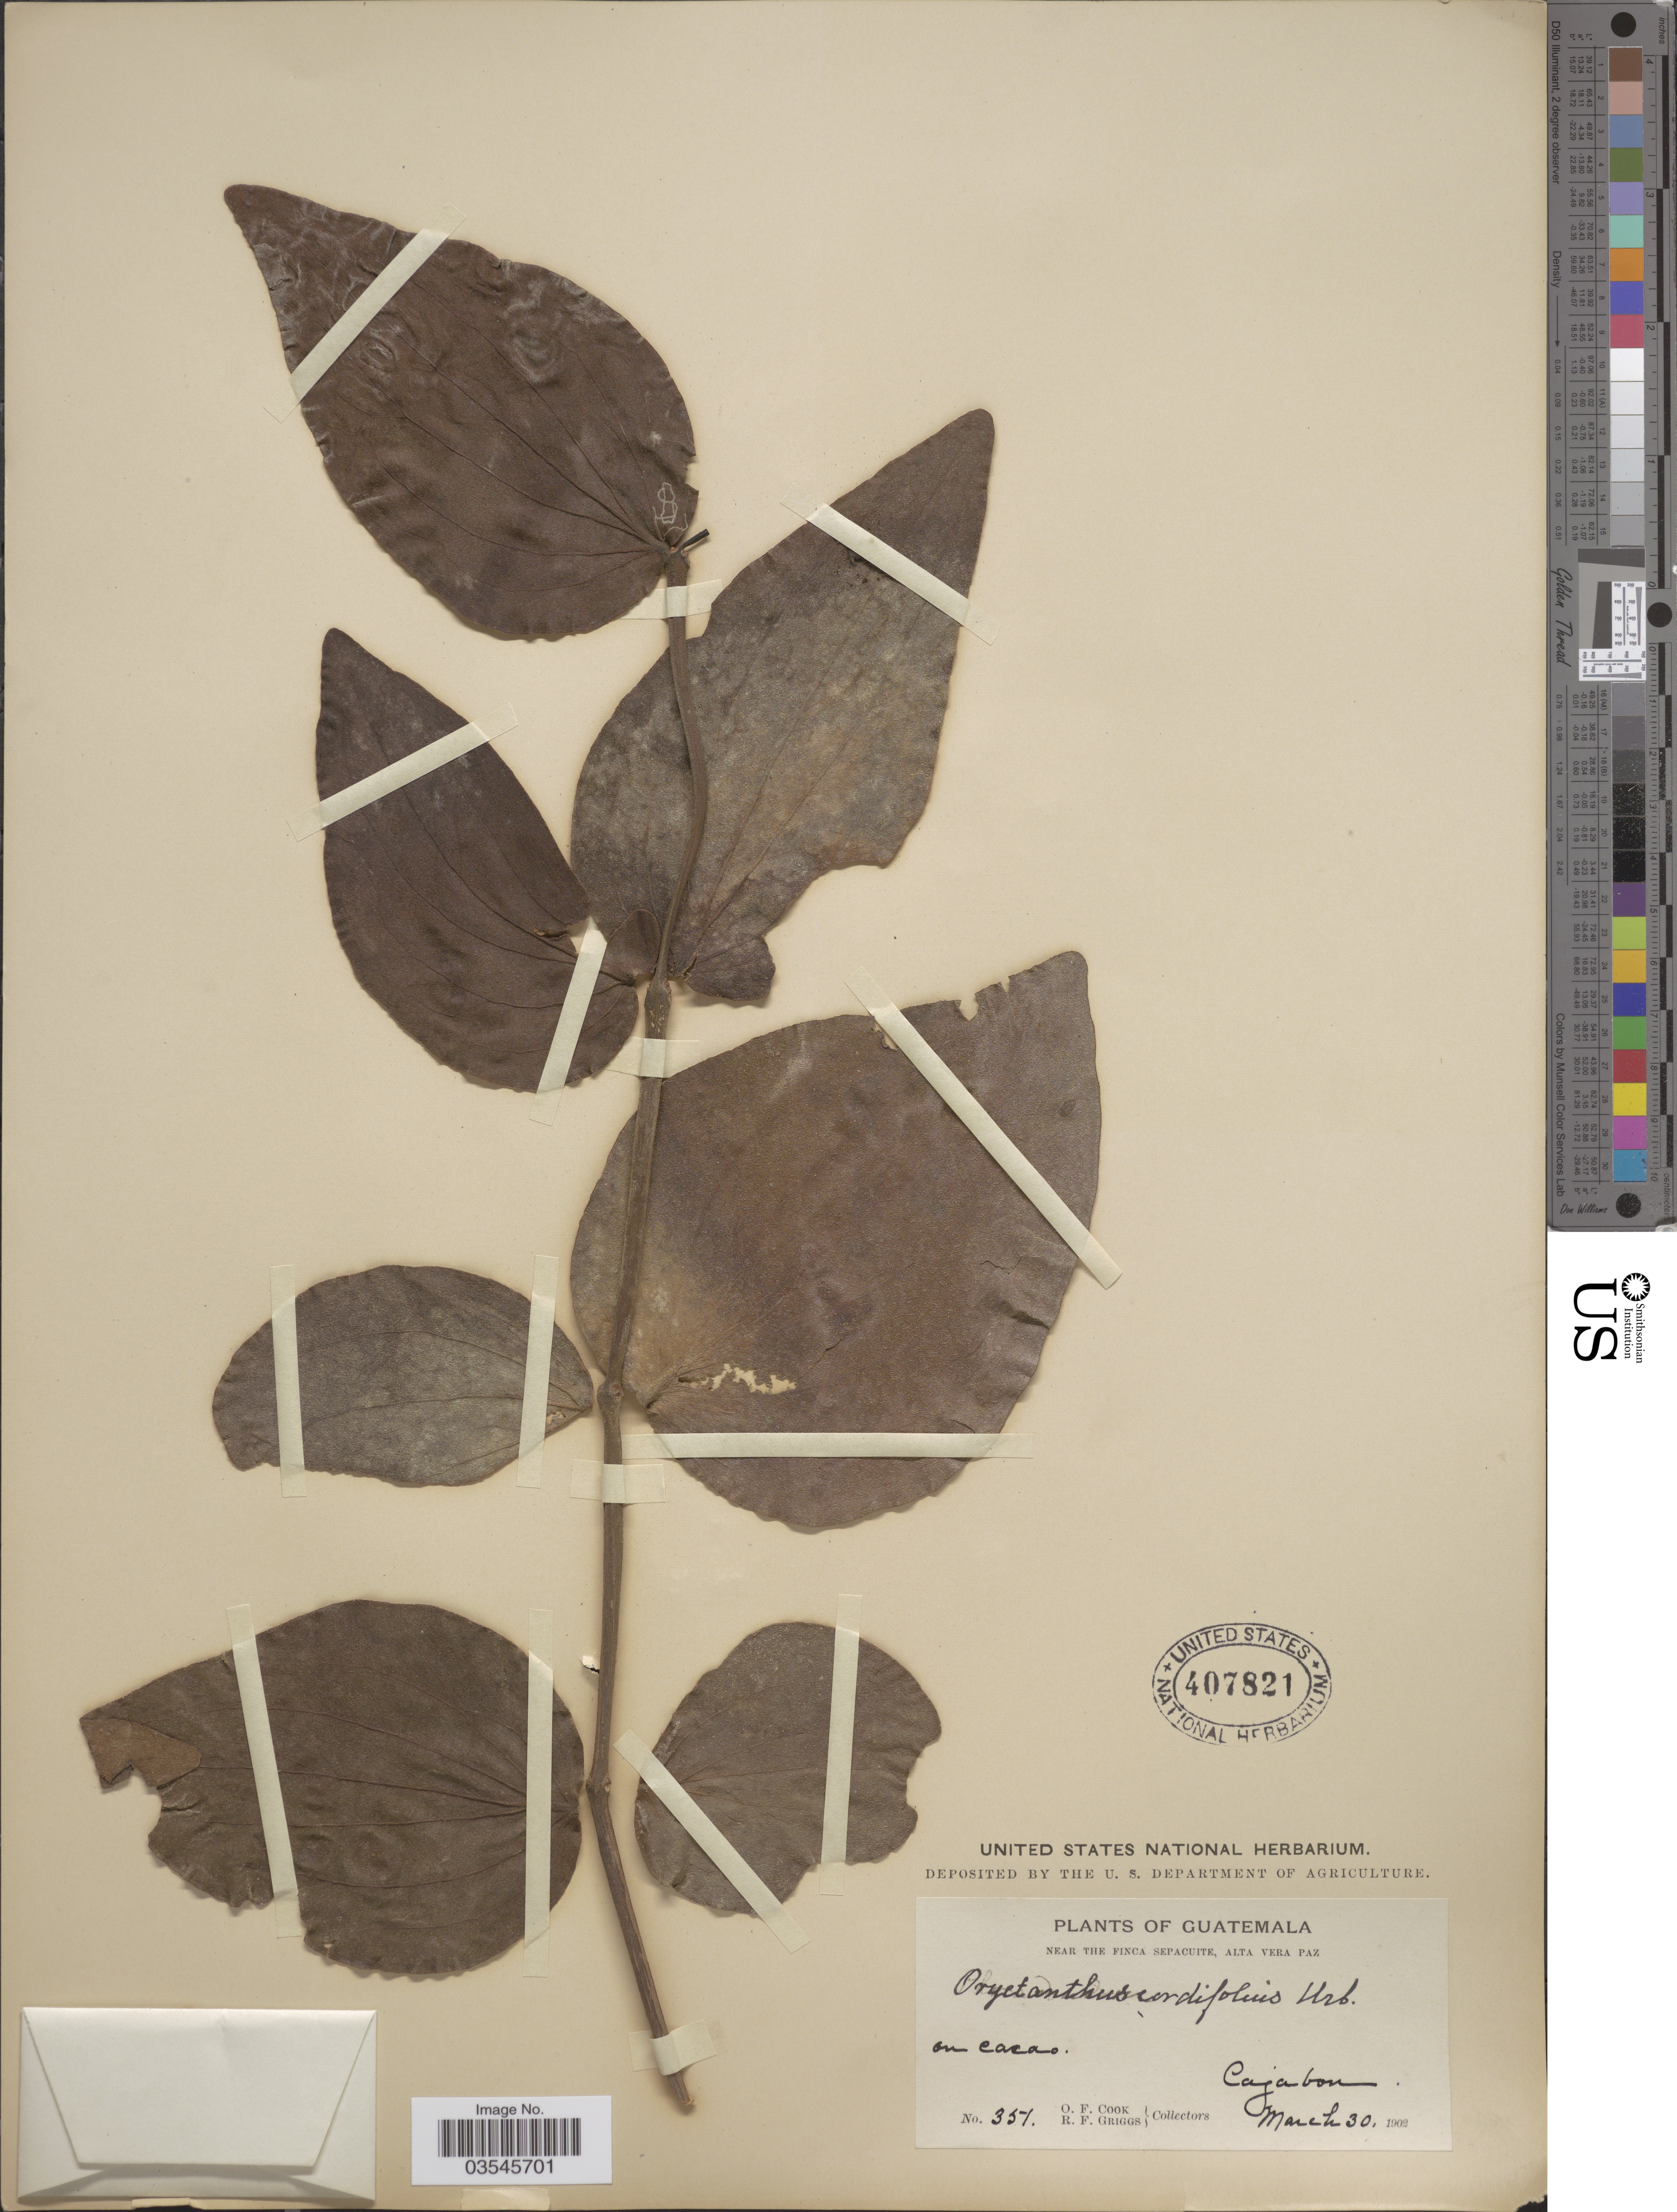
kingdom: Plantae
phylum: Tracheophyta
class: Magnoliopsida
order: Santalales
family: Loranthaceae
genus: Oryctanthus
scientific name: Oryctanthus cordifolius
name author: (C. Presl) Urb.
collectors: O. F. Cook & R. F. Griggs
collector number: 351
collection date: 1902-03-30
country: Guatemala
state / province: Alta Verapaz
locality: Near The Finca Sepacuite. Alta Vera Paz. Cajabon.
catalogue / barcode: US 407821